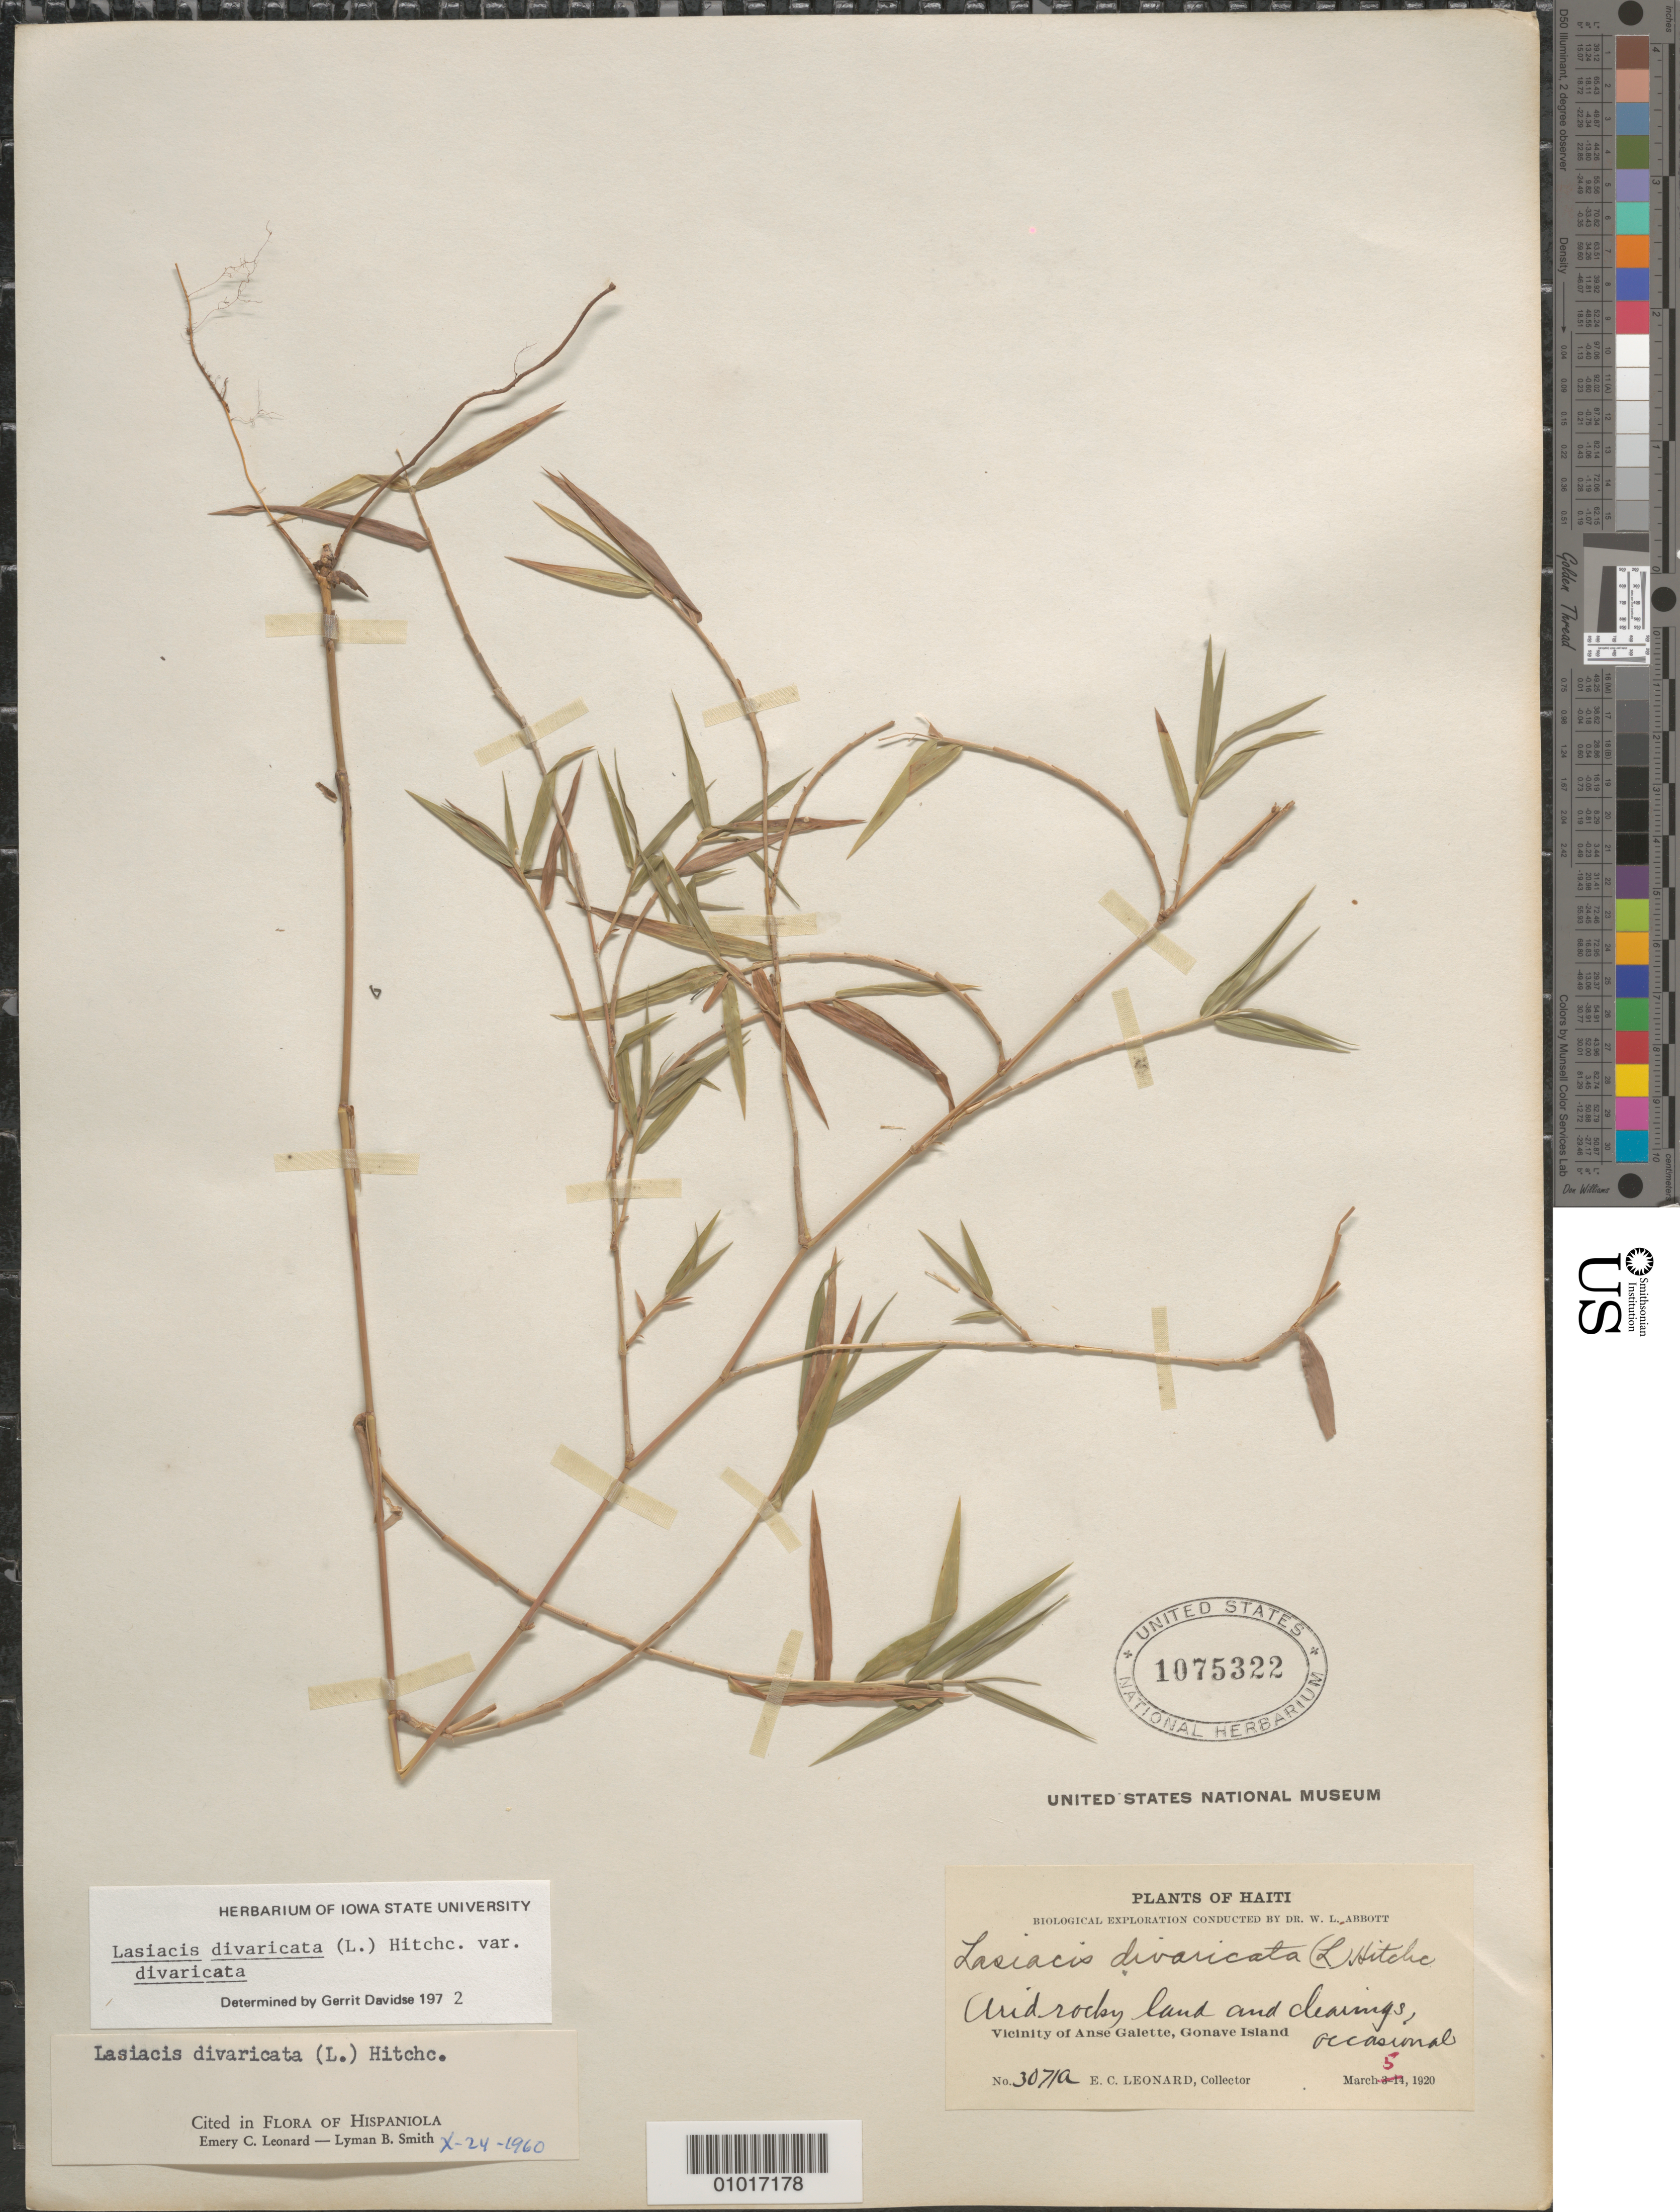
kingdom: Plantae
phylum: Tracheophyta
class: Liliopsida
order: Poales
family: Poaceae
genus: Lasiacis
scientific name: Lasiacis divaricata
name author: (L.) Hitchc.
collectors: E. C. Leonard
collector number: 3071A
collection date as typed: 05 Mar 1920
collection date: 1920-03-05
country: Haiti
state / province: Óuest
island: Hispaniola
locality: Vicinity of Anse Galette, Gonave Island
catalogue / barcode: US 1075322